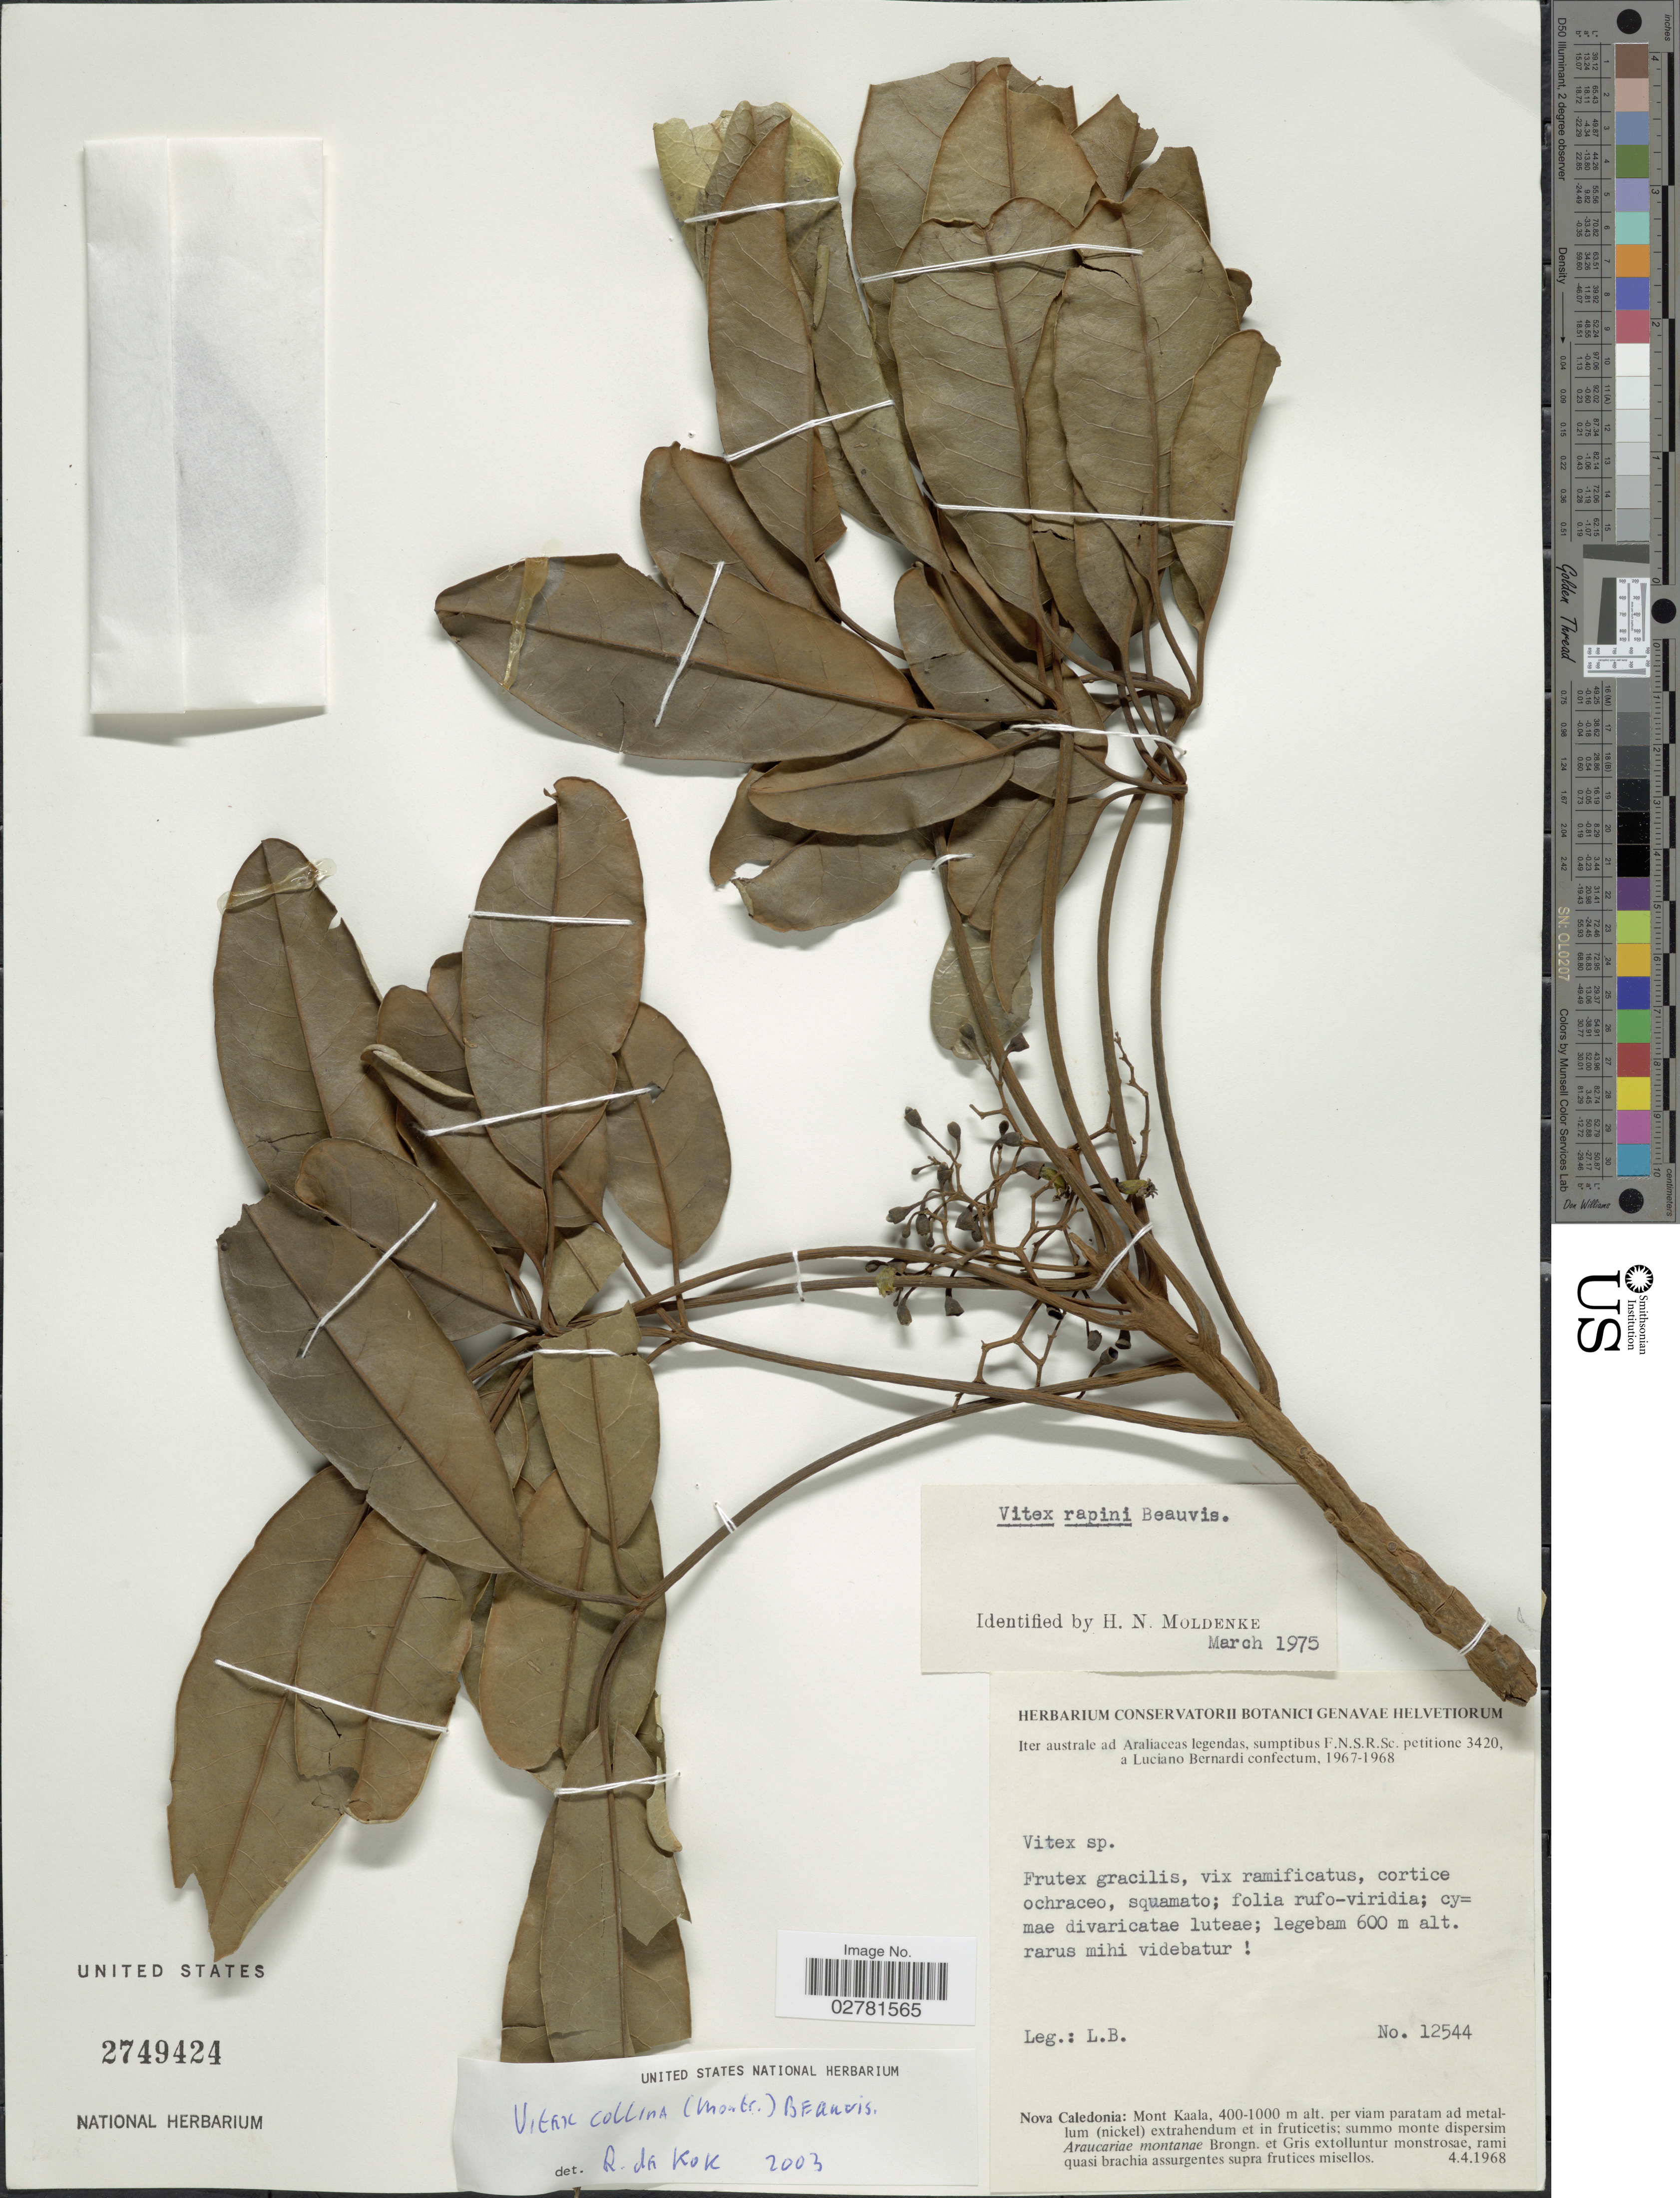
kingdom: Plantae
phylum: Tracheophyta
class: Magnoliopsida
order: Lamiales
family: Lamiaceae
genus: Vitex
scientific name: Vitex collina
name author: Beauvis.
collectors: L. Bernardi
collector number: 12544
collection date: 1968-04-04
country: New Caledonia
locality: Nova Caledonia: Mont Kaala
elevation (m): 600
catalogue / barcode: US 2749424